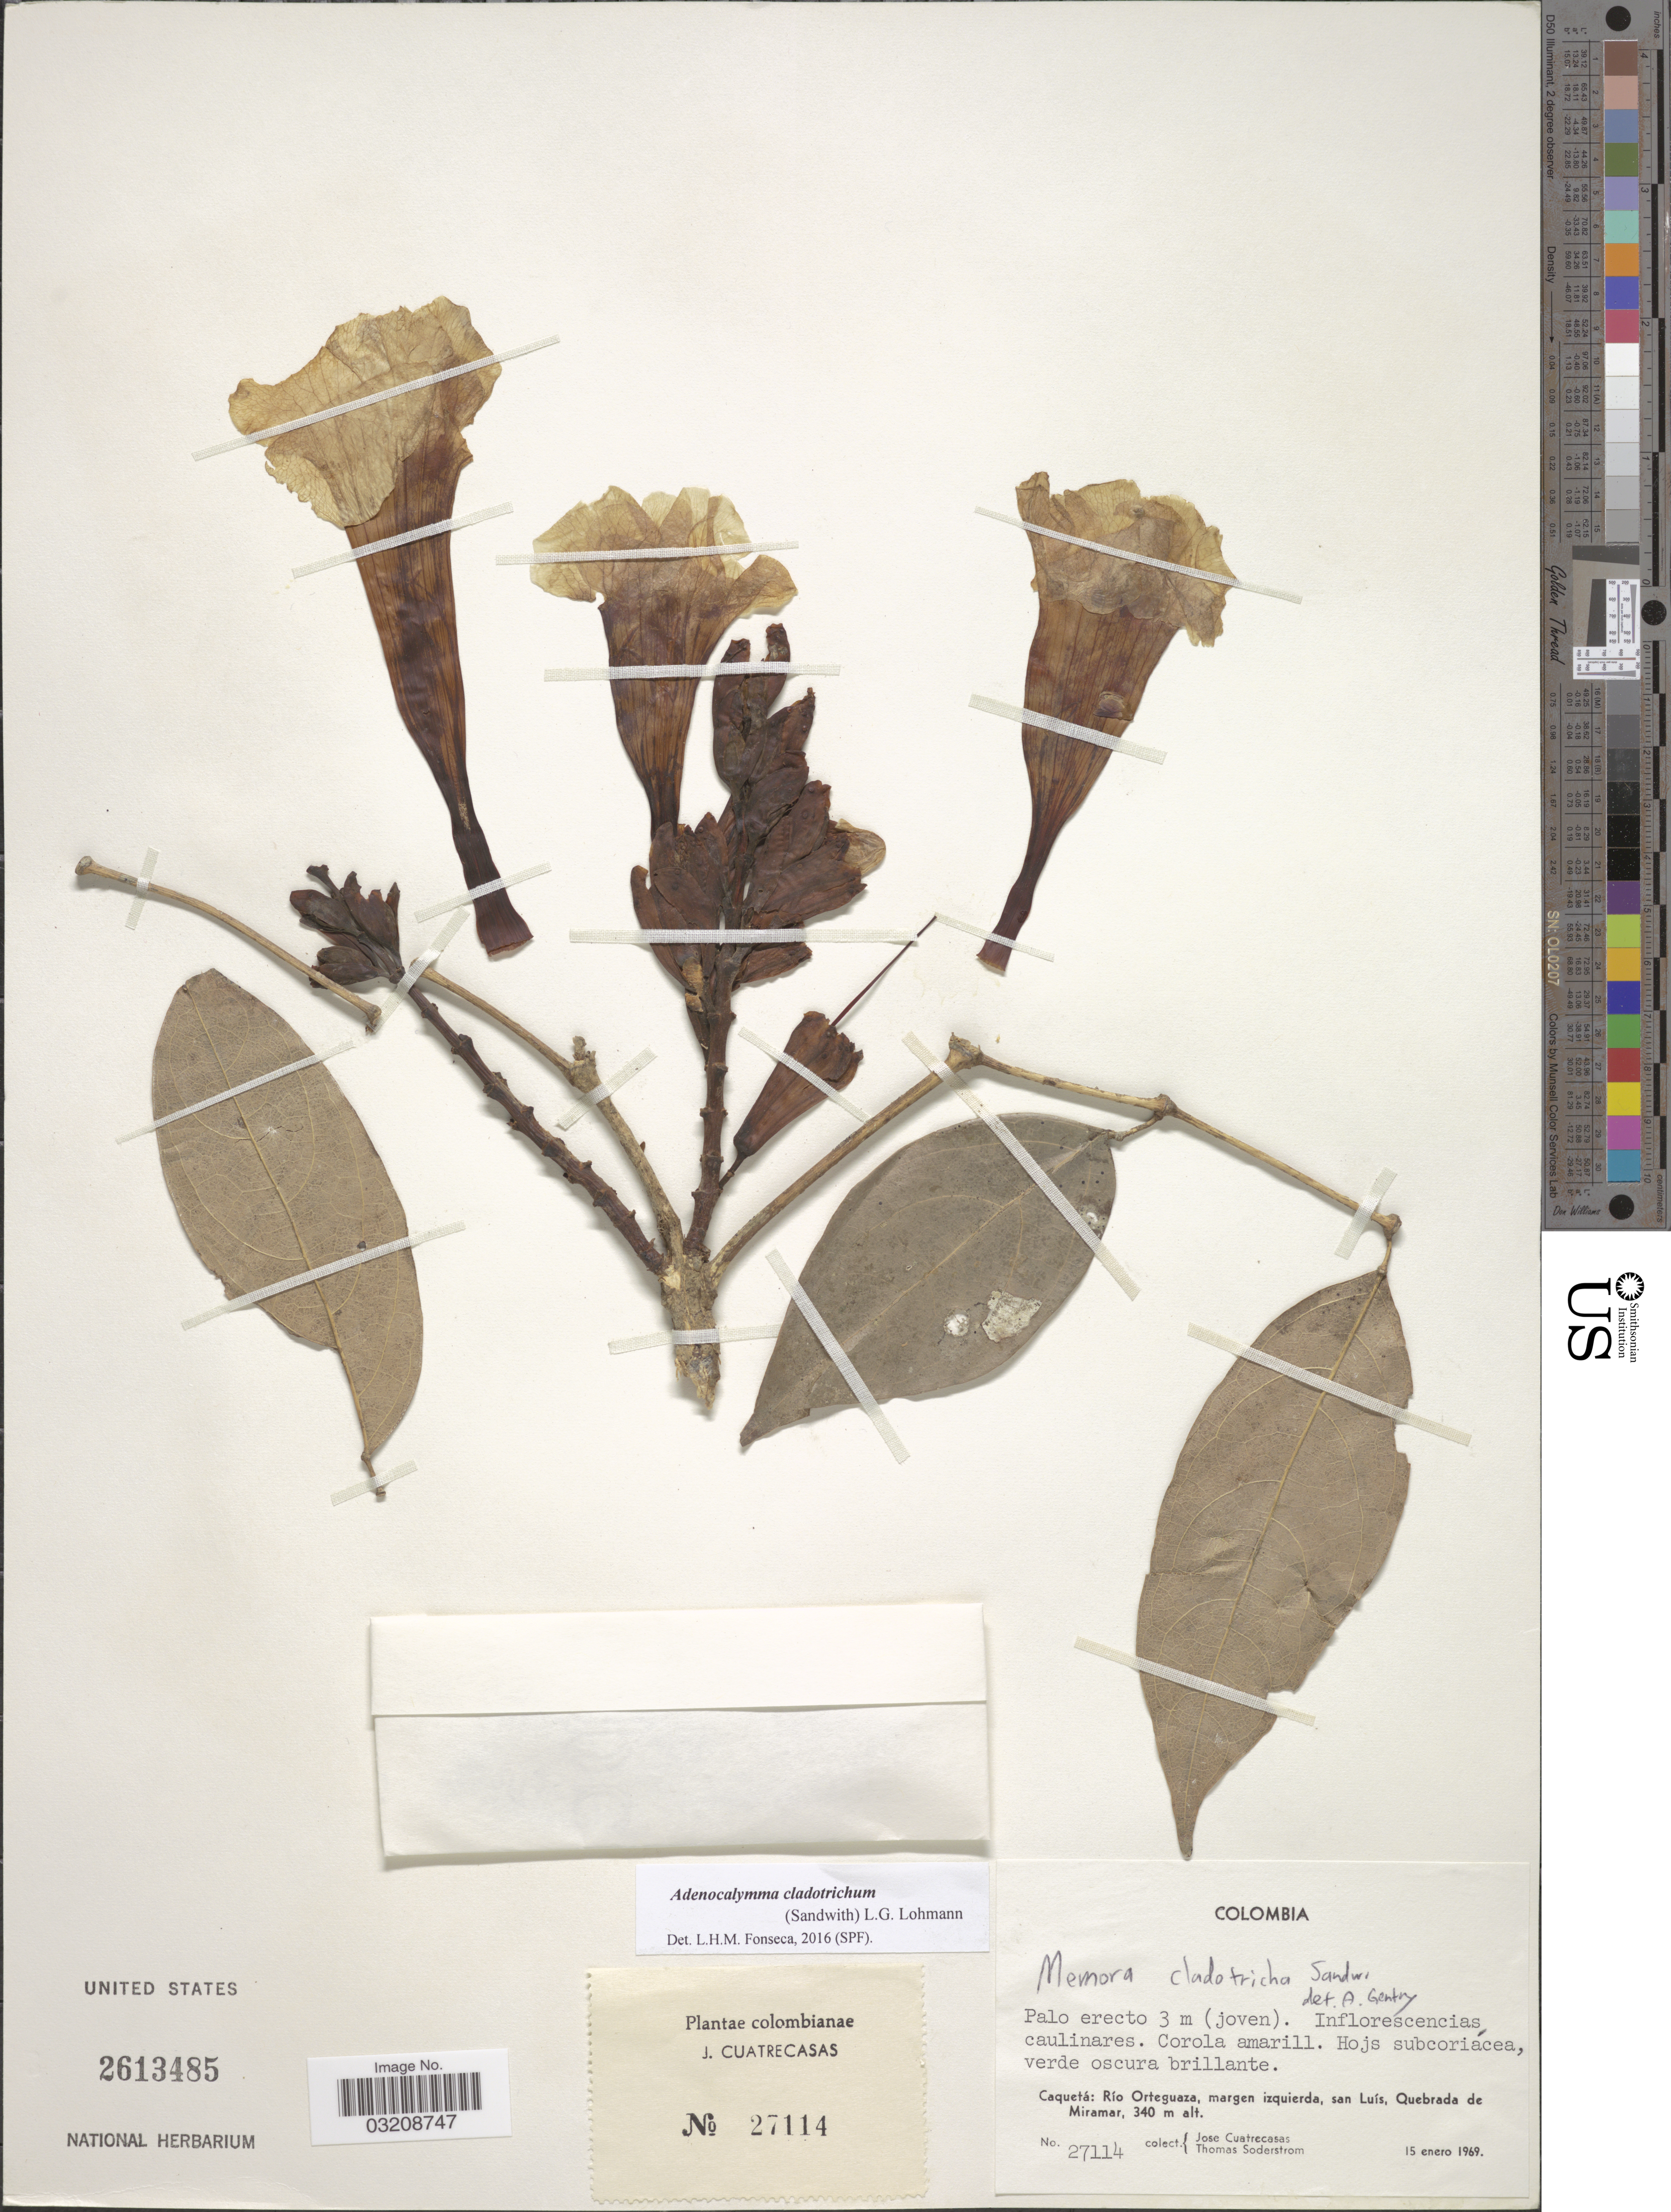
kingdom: Plantae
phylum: Tracheophyta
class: Magnoliopsida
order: Lamiales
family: Bignoniaceae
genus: Adenocalymma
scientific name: Adenocalymma cladotrichum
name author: (Sandwith) L.G. Lohmann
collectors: J. Cuatrecasas & T. R. Soderstrom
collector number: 27114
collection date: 1969-01-15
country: Colombia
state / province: Caquetá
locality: Río Orteguaza, margen izquierda, san Luís, Quebrada de Miramar.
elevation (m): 340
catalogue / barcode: US 2613485